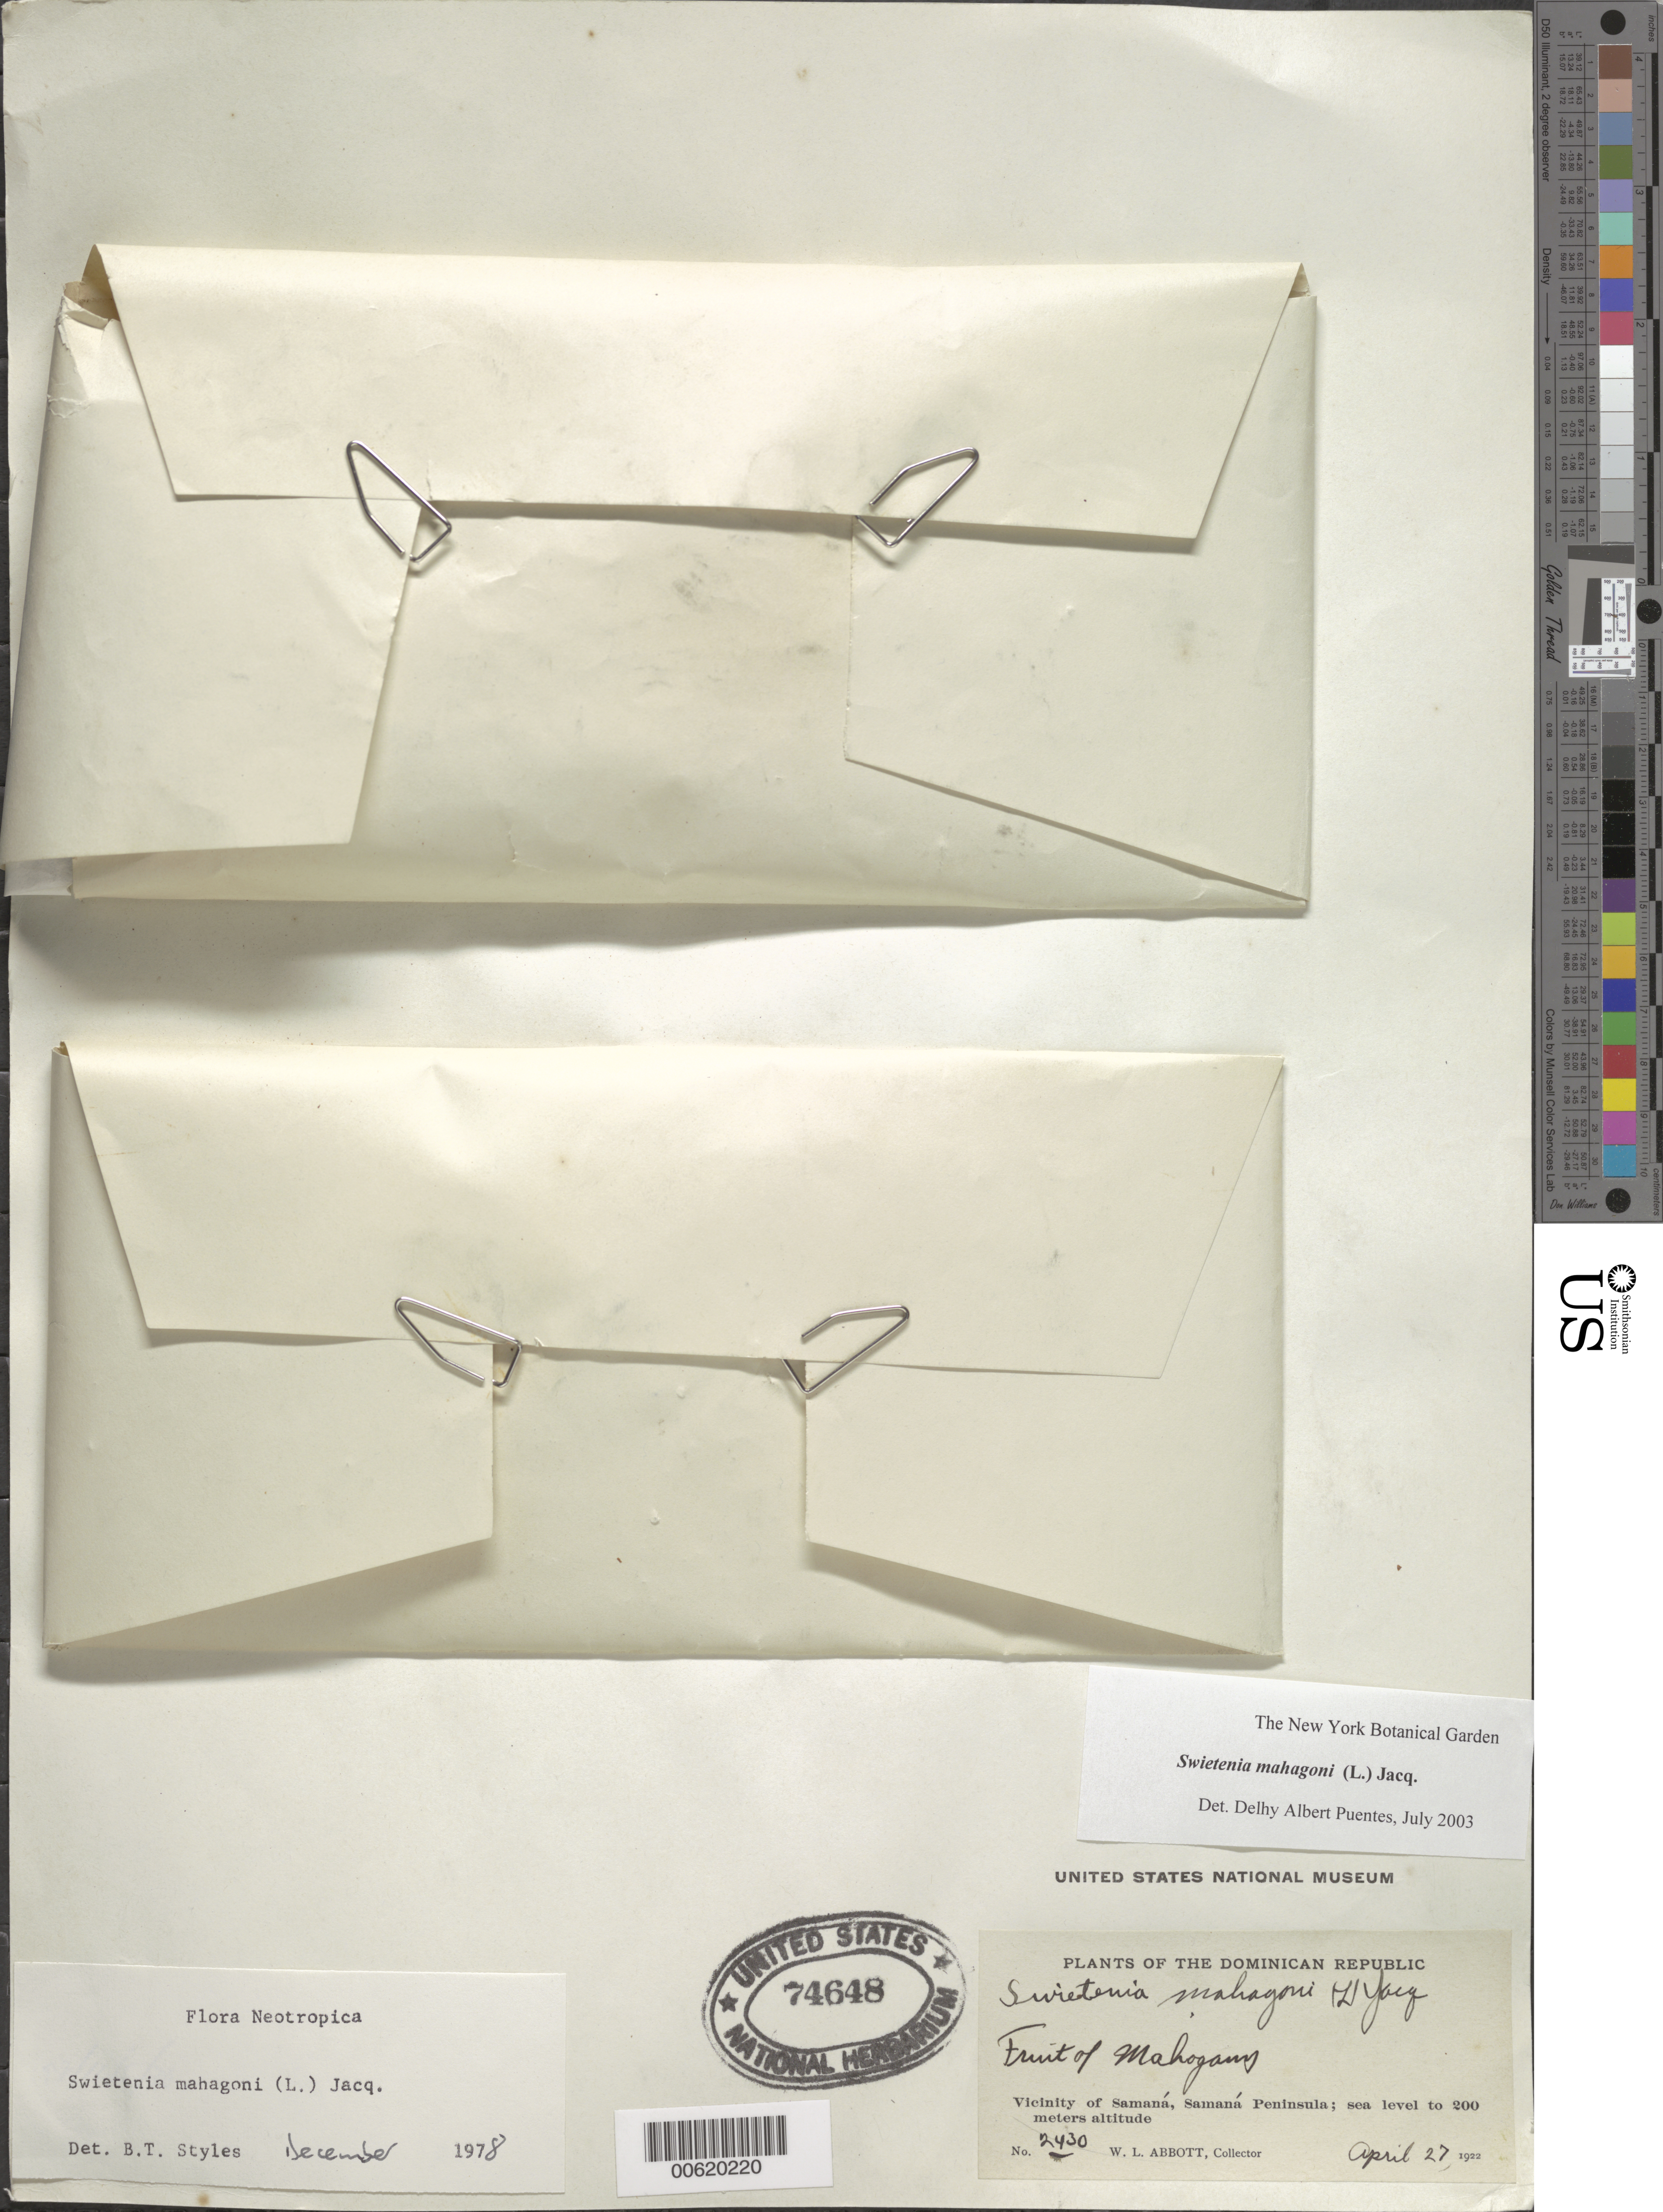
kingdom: Plantae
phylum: Tracheophyta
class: Magnoliopsida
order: Sapindales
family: Meliaceae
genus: Swietenia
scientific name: Swietenia mahagoni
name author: (L.) Jacq.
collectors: W. L. Abbott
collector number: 2430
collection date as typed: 27 Apr 1922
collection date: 1922-04-27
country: Dominican Republic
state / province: Samaná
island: Hispaniola Island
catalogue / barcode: US 74648